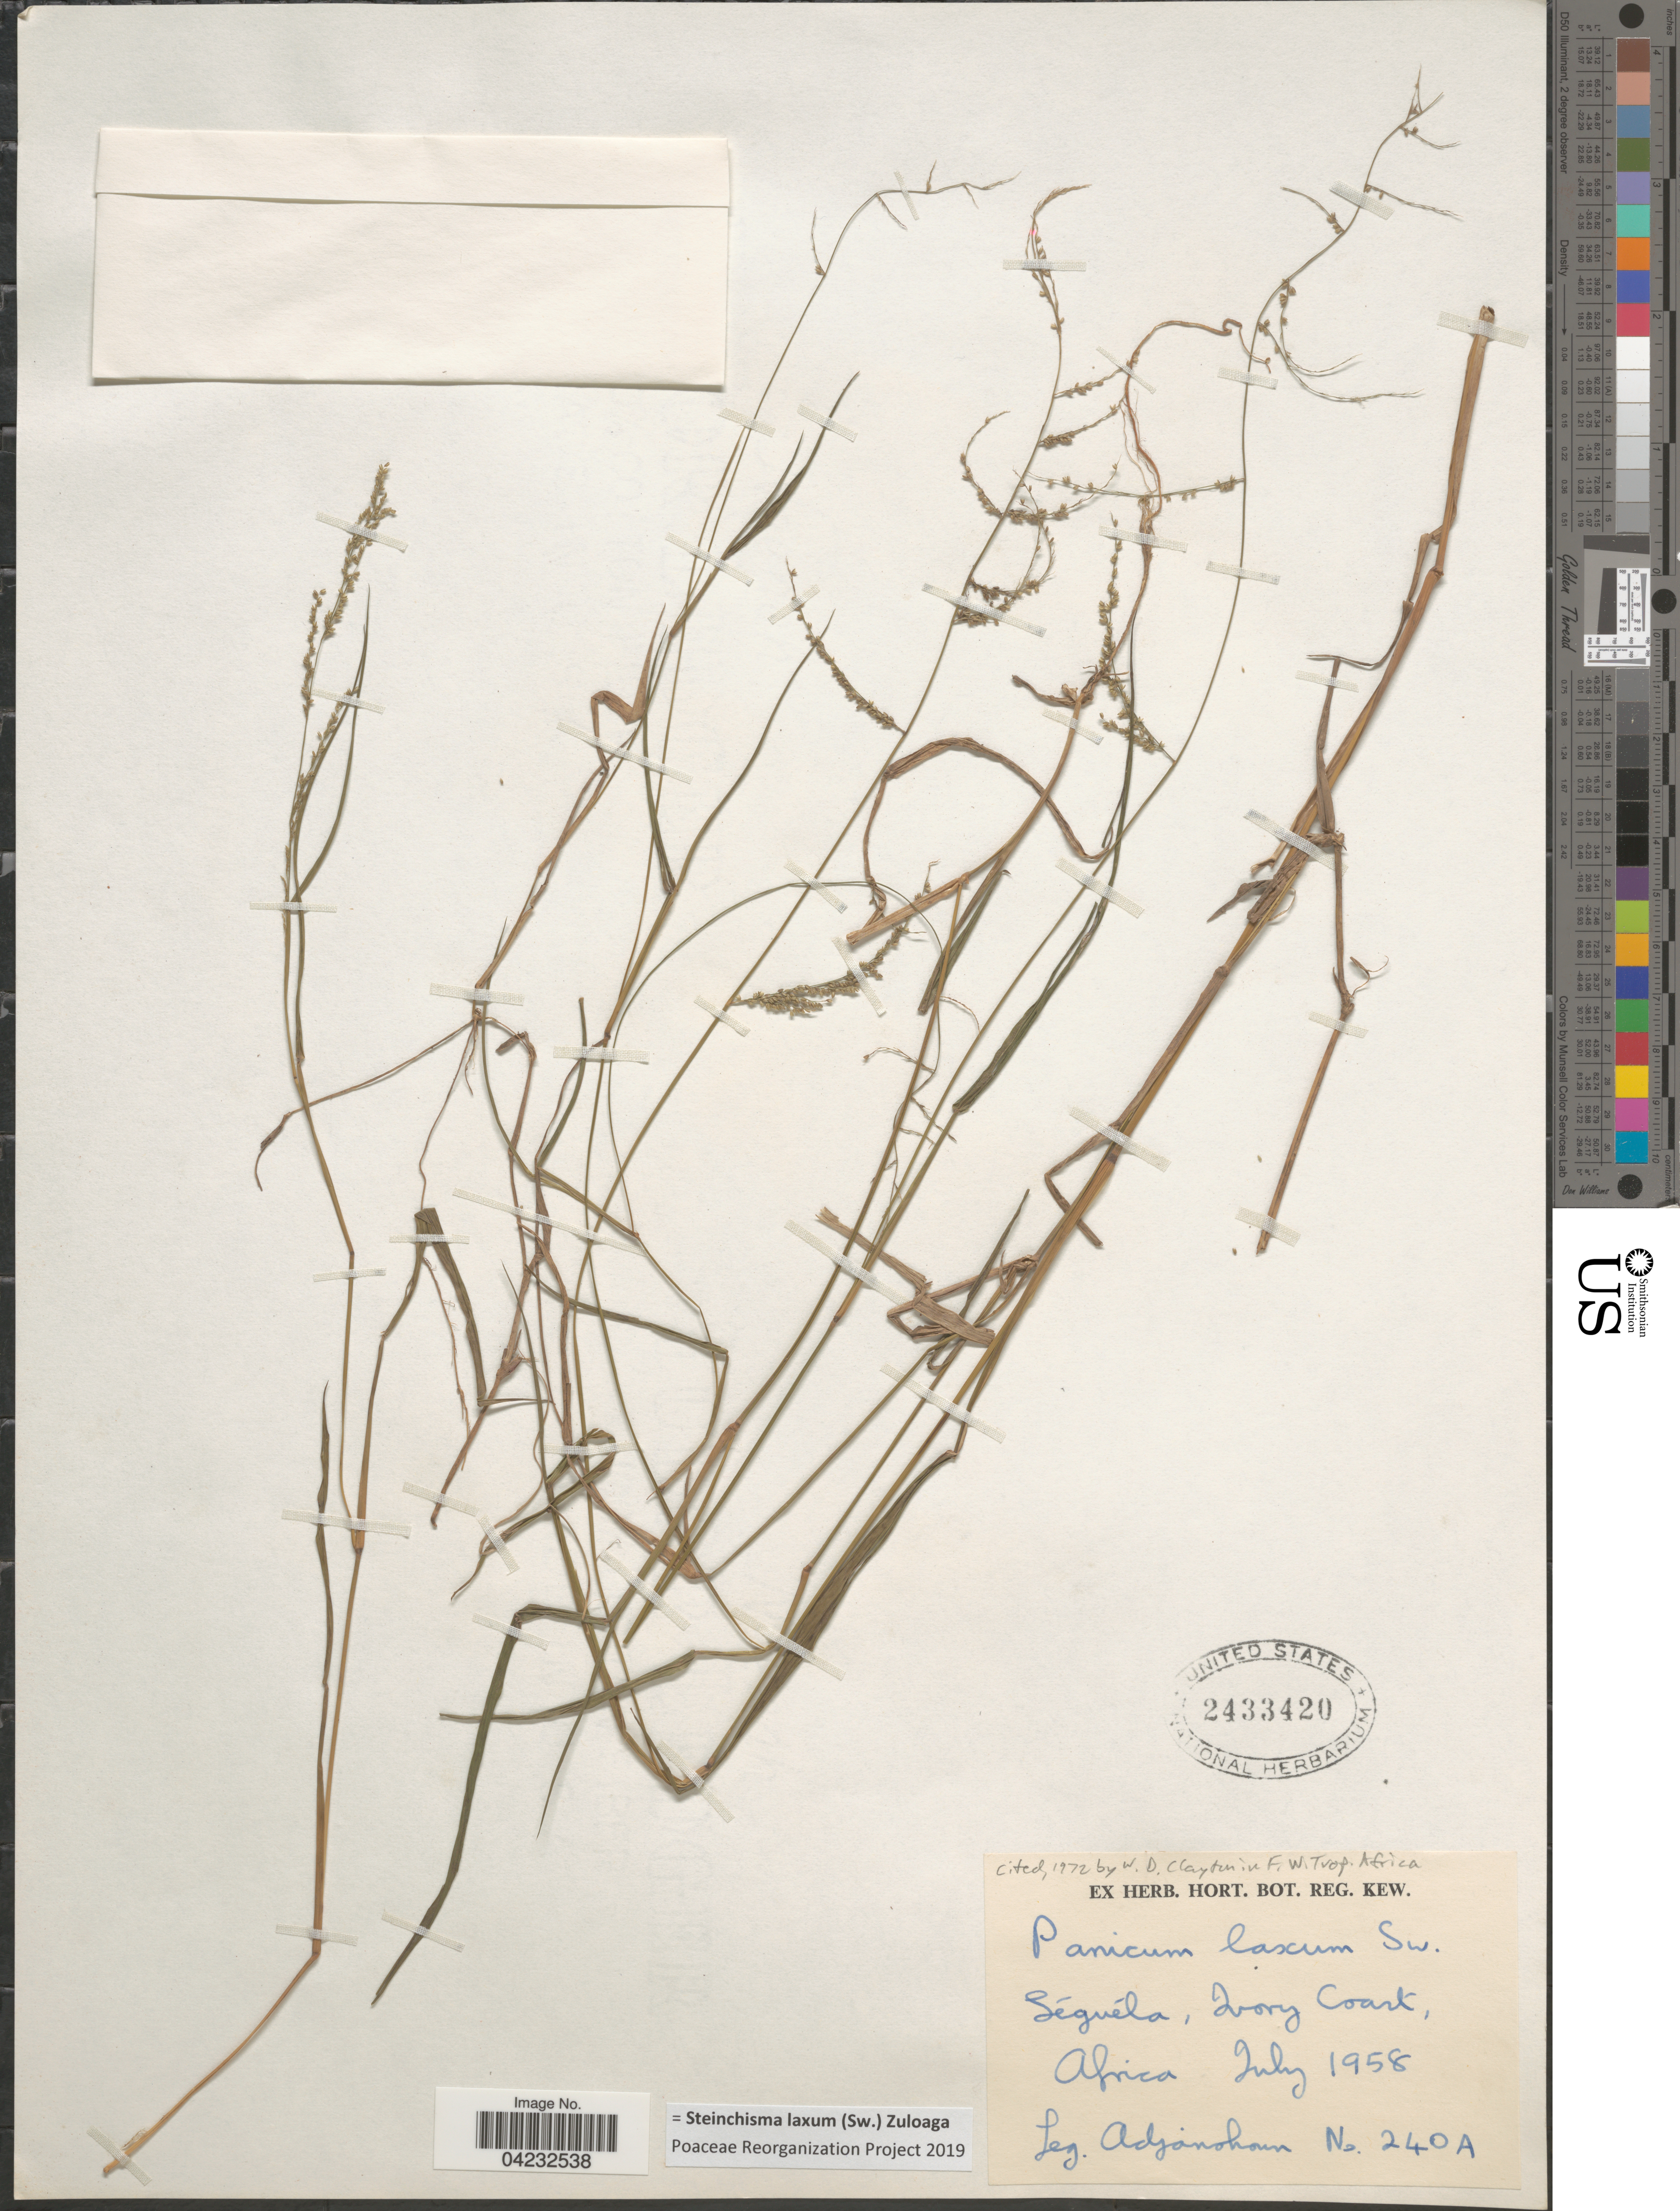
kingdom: Plantae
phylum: Tracheophyta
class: Liliopsida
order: Poales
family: Poaceae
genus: Steinchisma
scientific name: Steinchisma laxum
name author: (Sw.) Zuloaga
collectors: Adjanohoun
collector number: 240A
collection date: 1958-07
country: Ivory Coast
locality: Séguéla.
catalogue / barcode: US 2433420